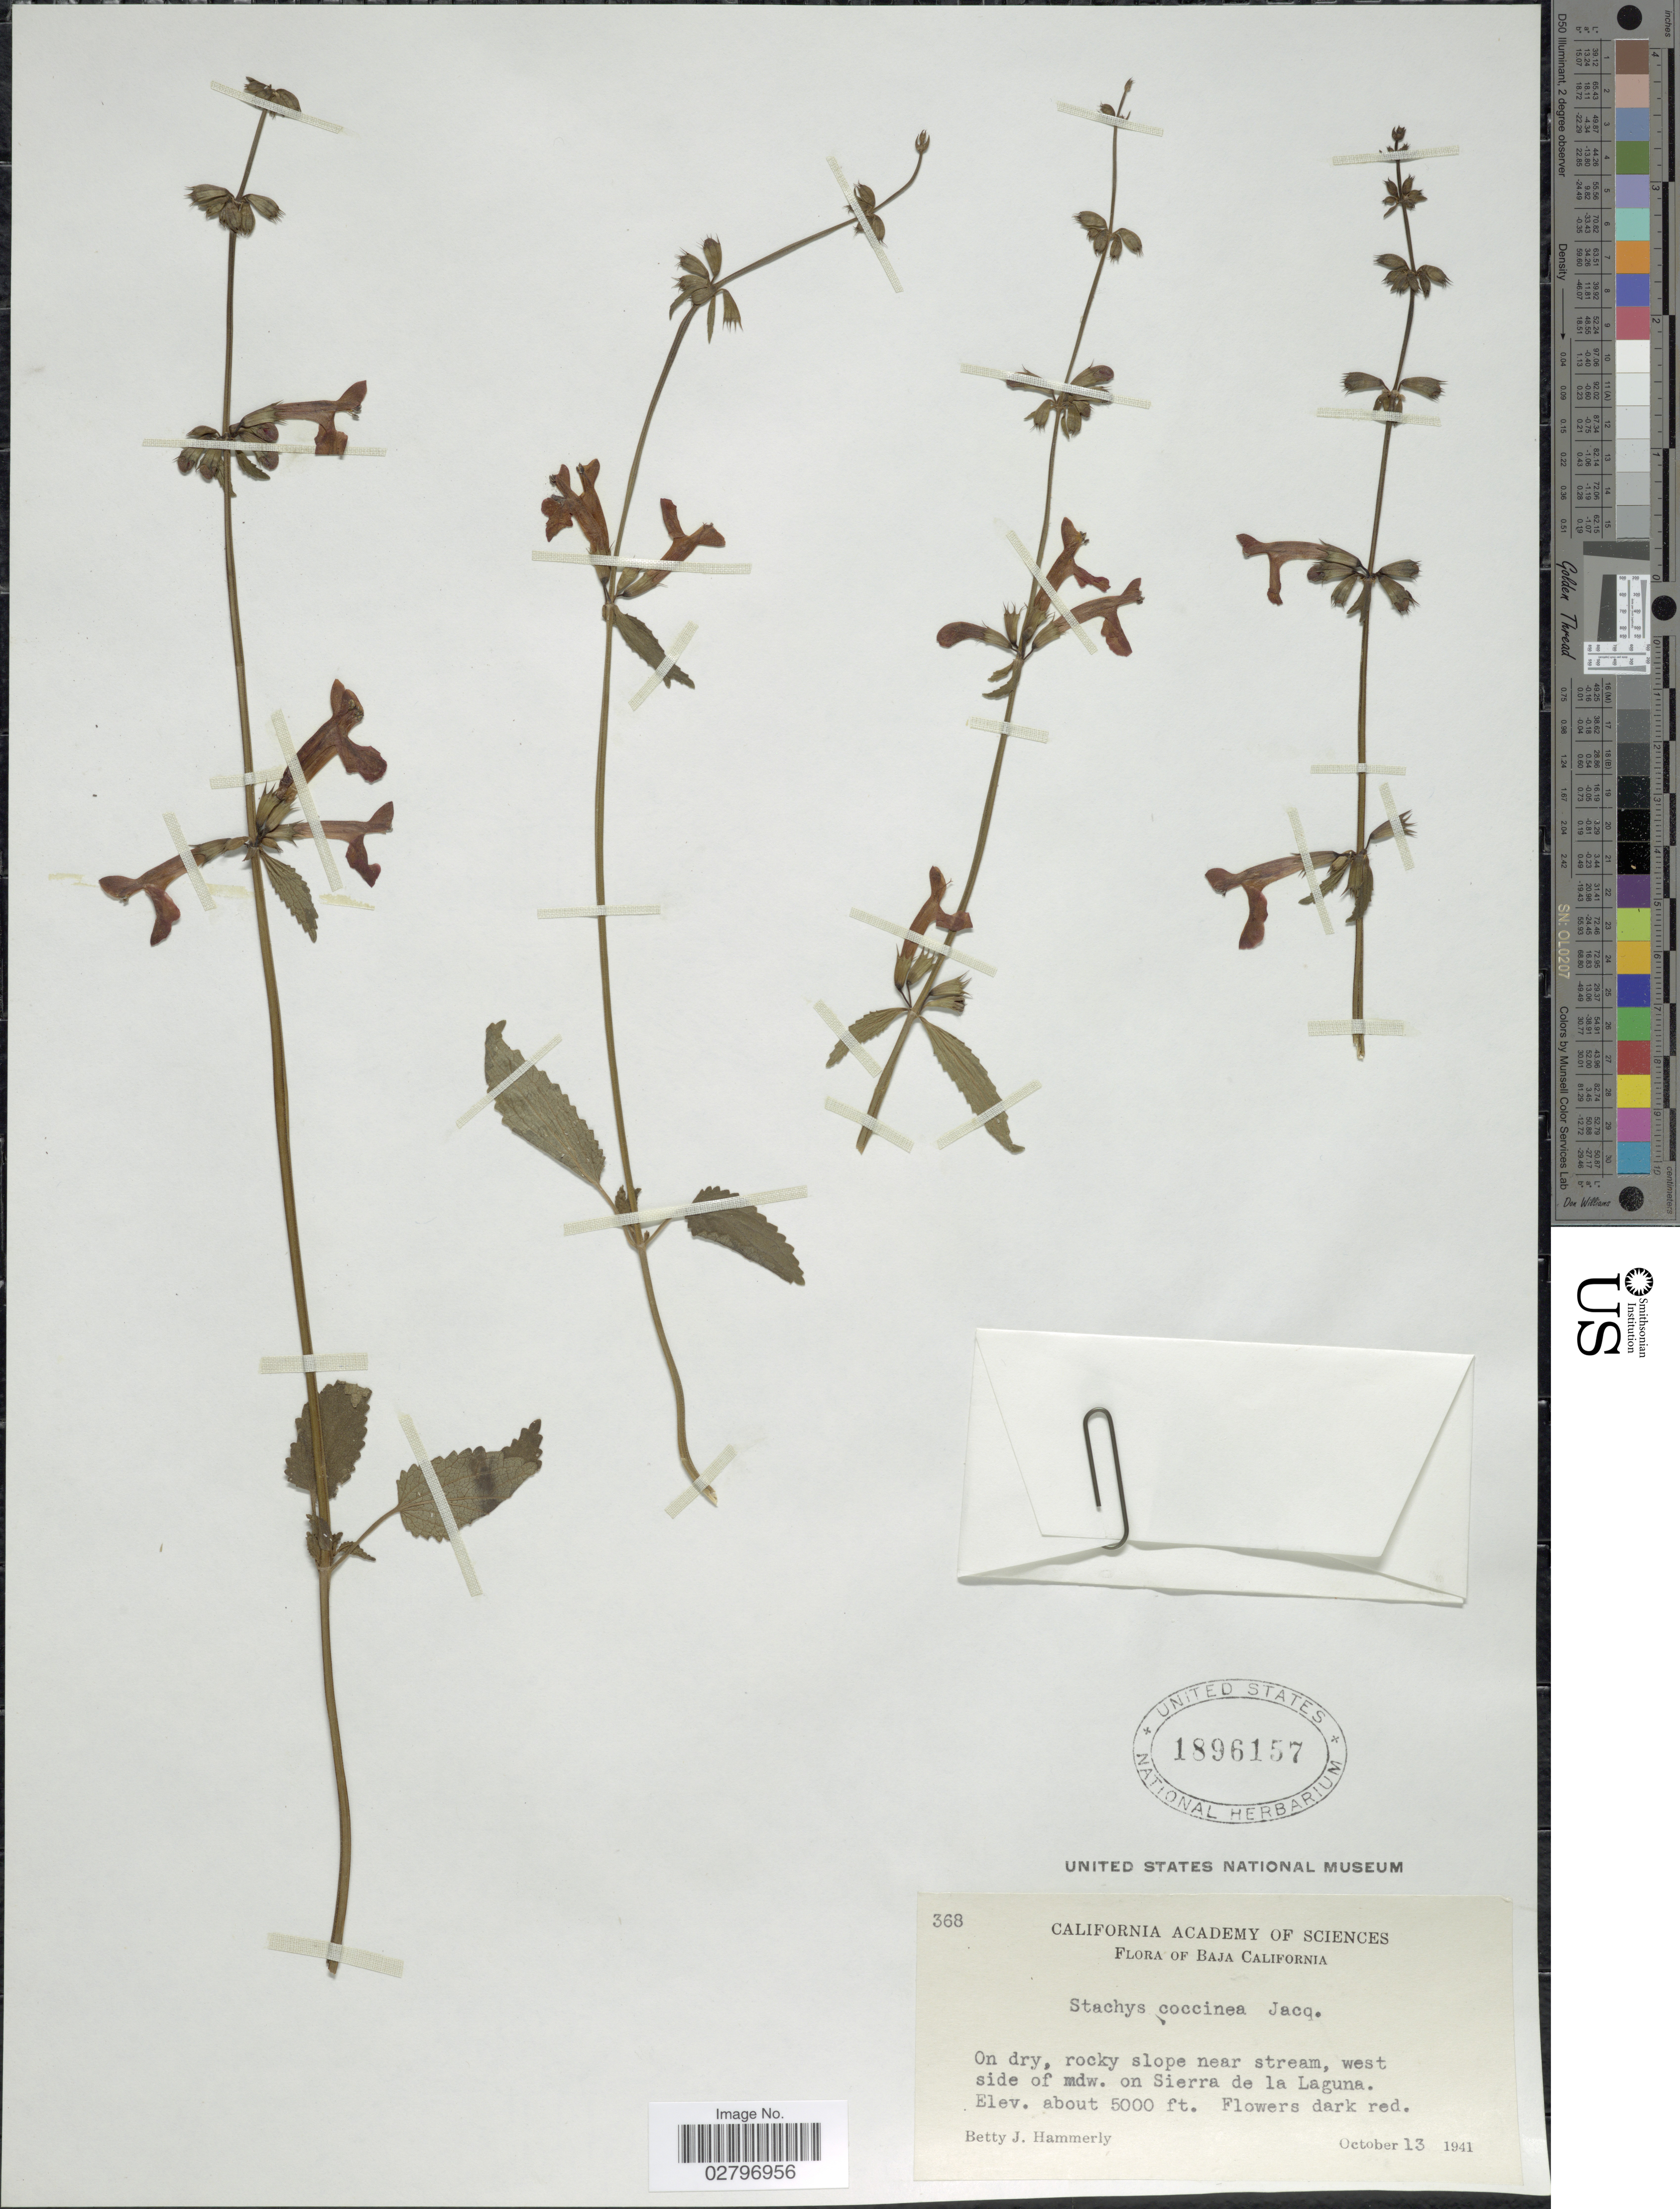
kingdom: Plantae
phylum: Tracheophyta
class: Magnoliopsida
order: Lamiales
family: Lamiaceae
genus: Stachys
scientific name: Stachys coccinea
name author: Ortega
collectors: B. J. Hammerly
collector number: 368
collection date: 1941-10-13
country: Mexico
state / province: Baja California Sur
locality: Rocky slope near stream, west side of mdw. on Sierra de la Laguna.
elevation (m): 1524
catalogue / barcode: US 1896157